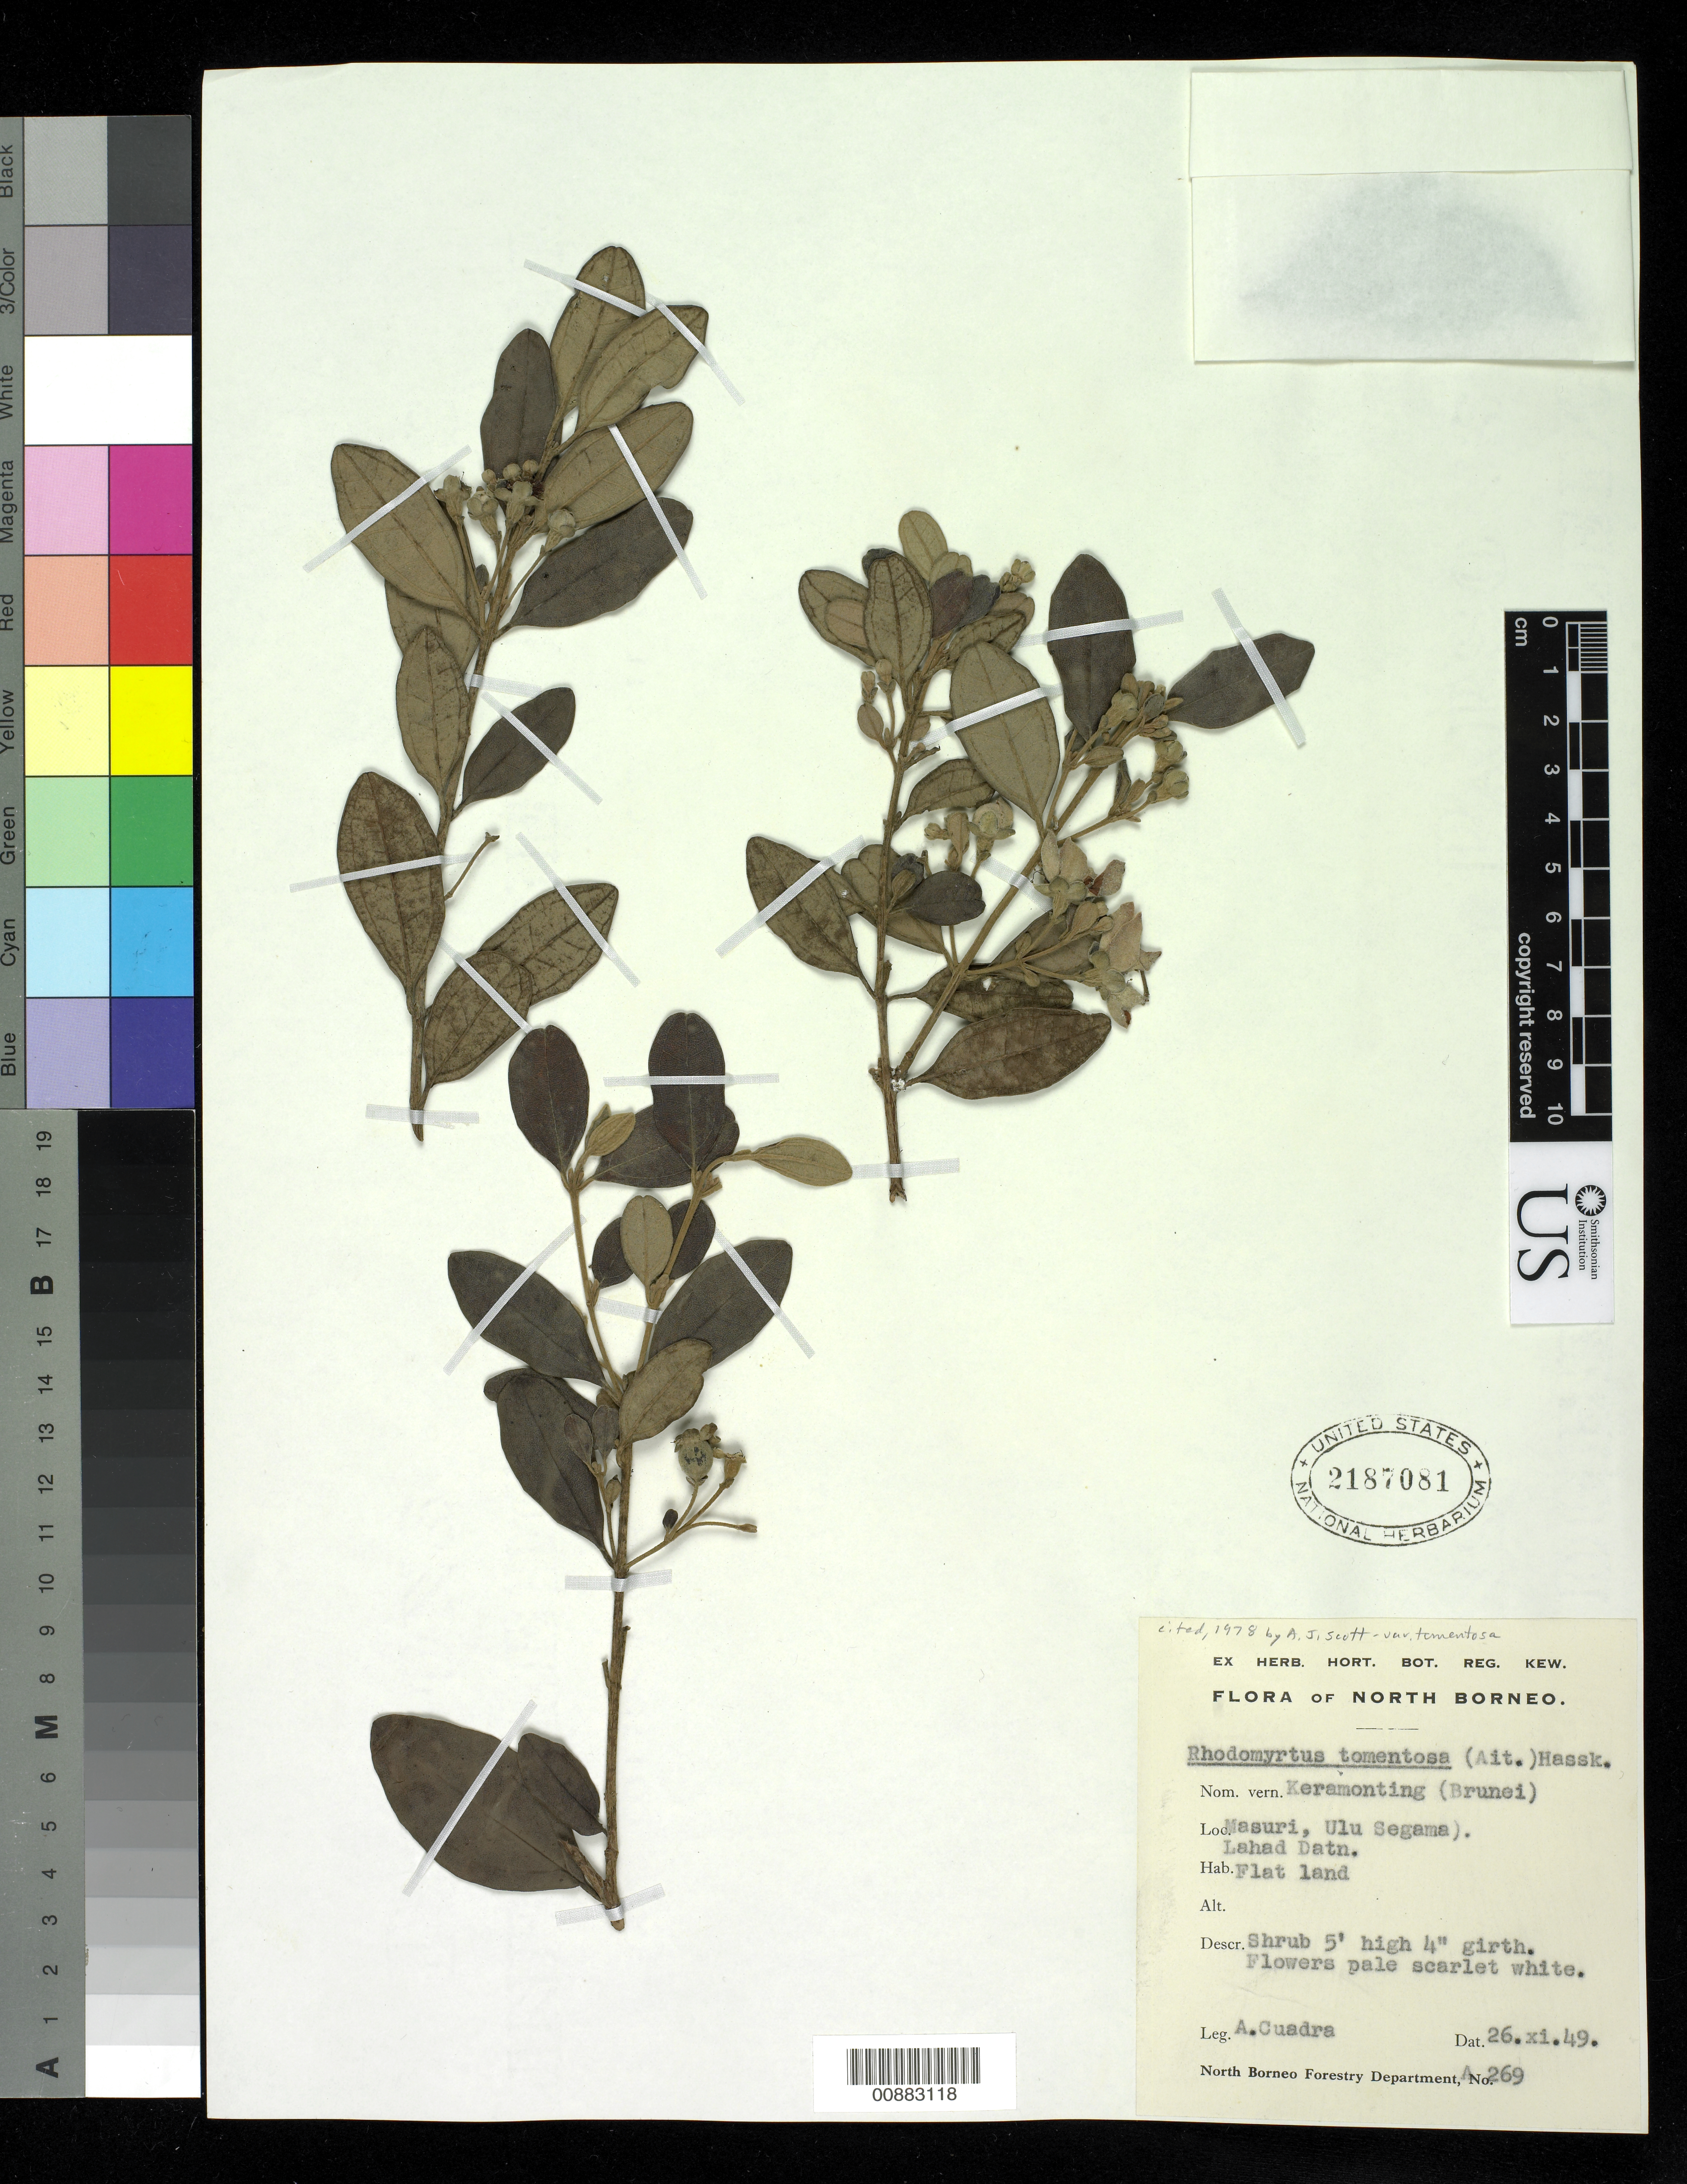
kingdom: Plantae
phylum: Tracheophyta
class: Magnoliopsida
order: Myrtales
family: Myrtaceae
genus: Rhodomyrtus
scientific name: Rhodomyrtus tomentosa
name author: (Aiton) Hassk.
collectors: A. Cuadra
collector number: A 269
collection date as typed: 26 Nov 1949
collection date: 1949-11-26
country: Indonesia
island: Borneo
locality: Masuri, Ulu Segama. Lahad Datn.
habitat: flat land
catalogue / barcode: US 2187081